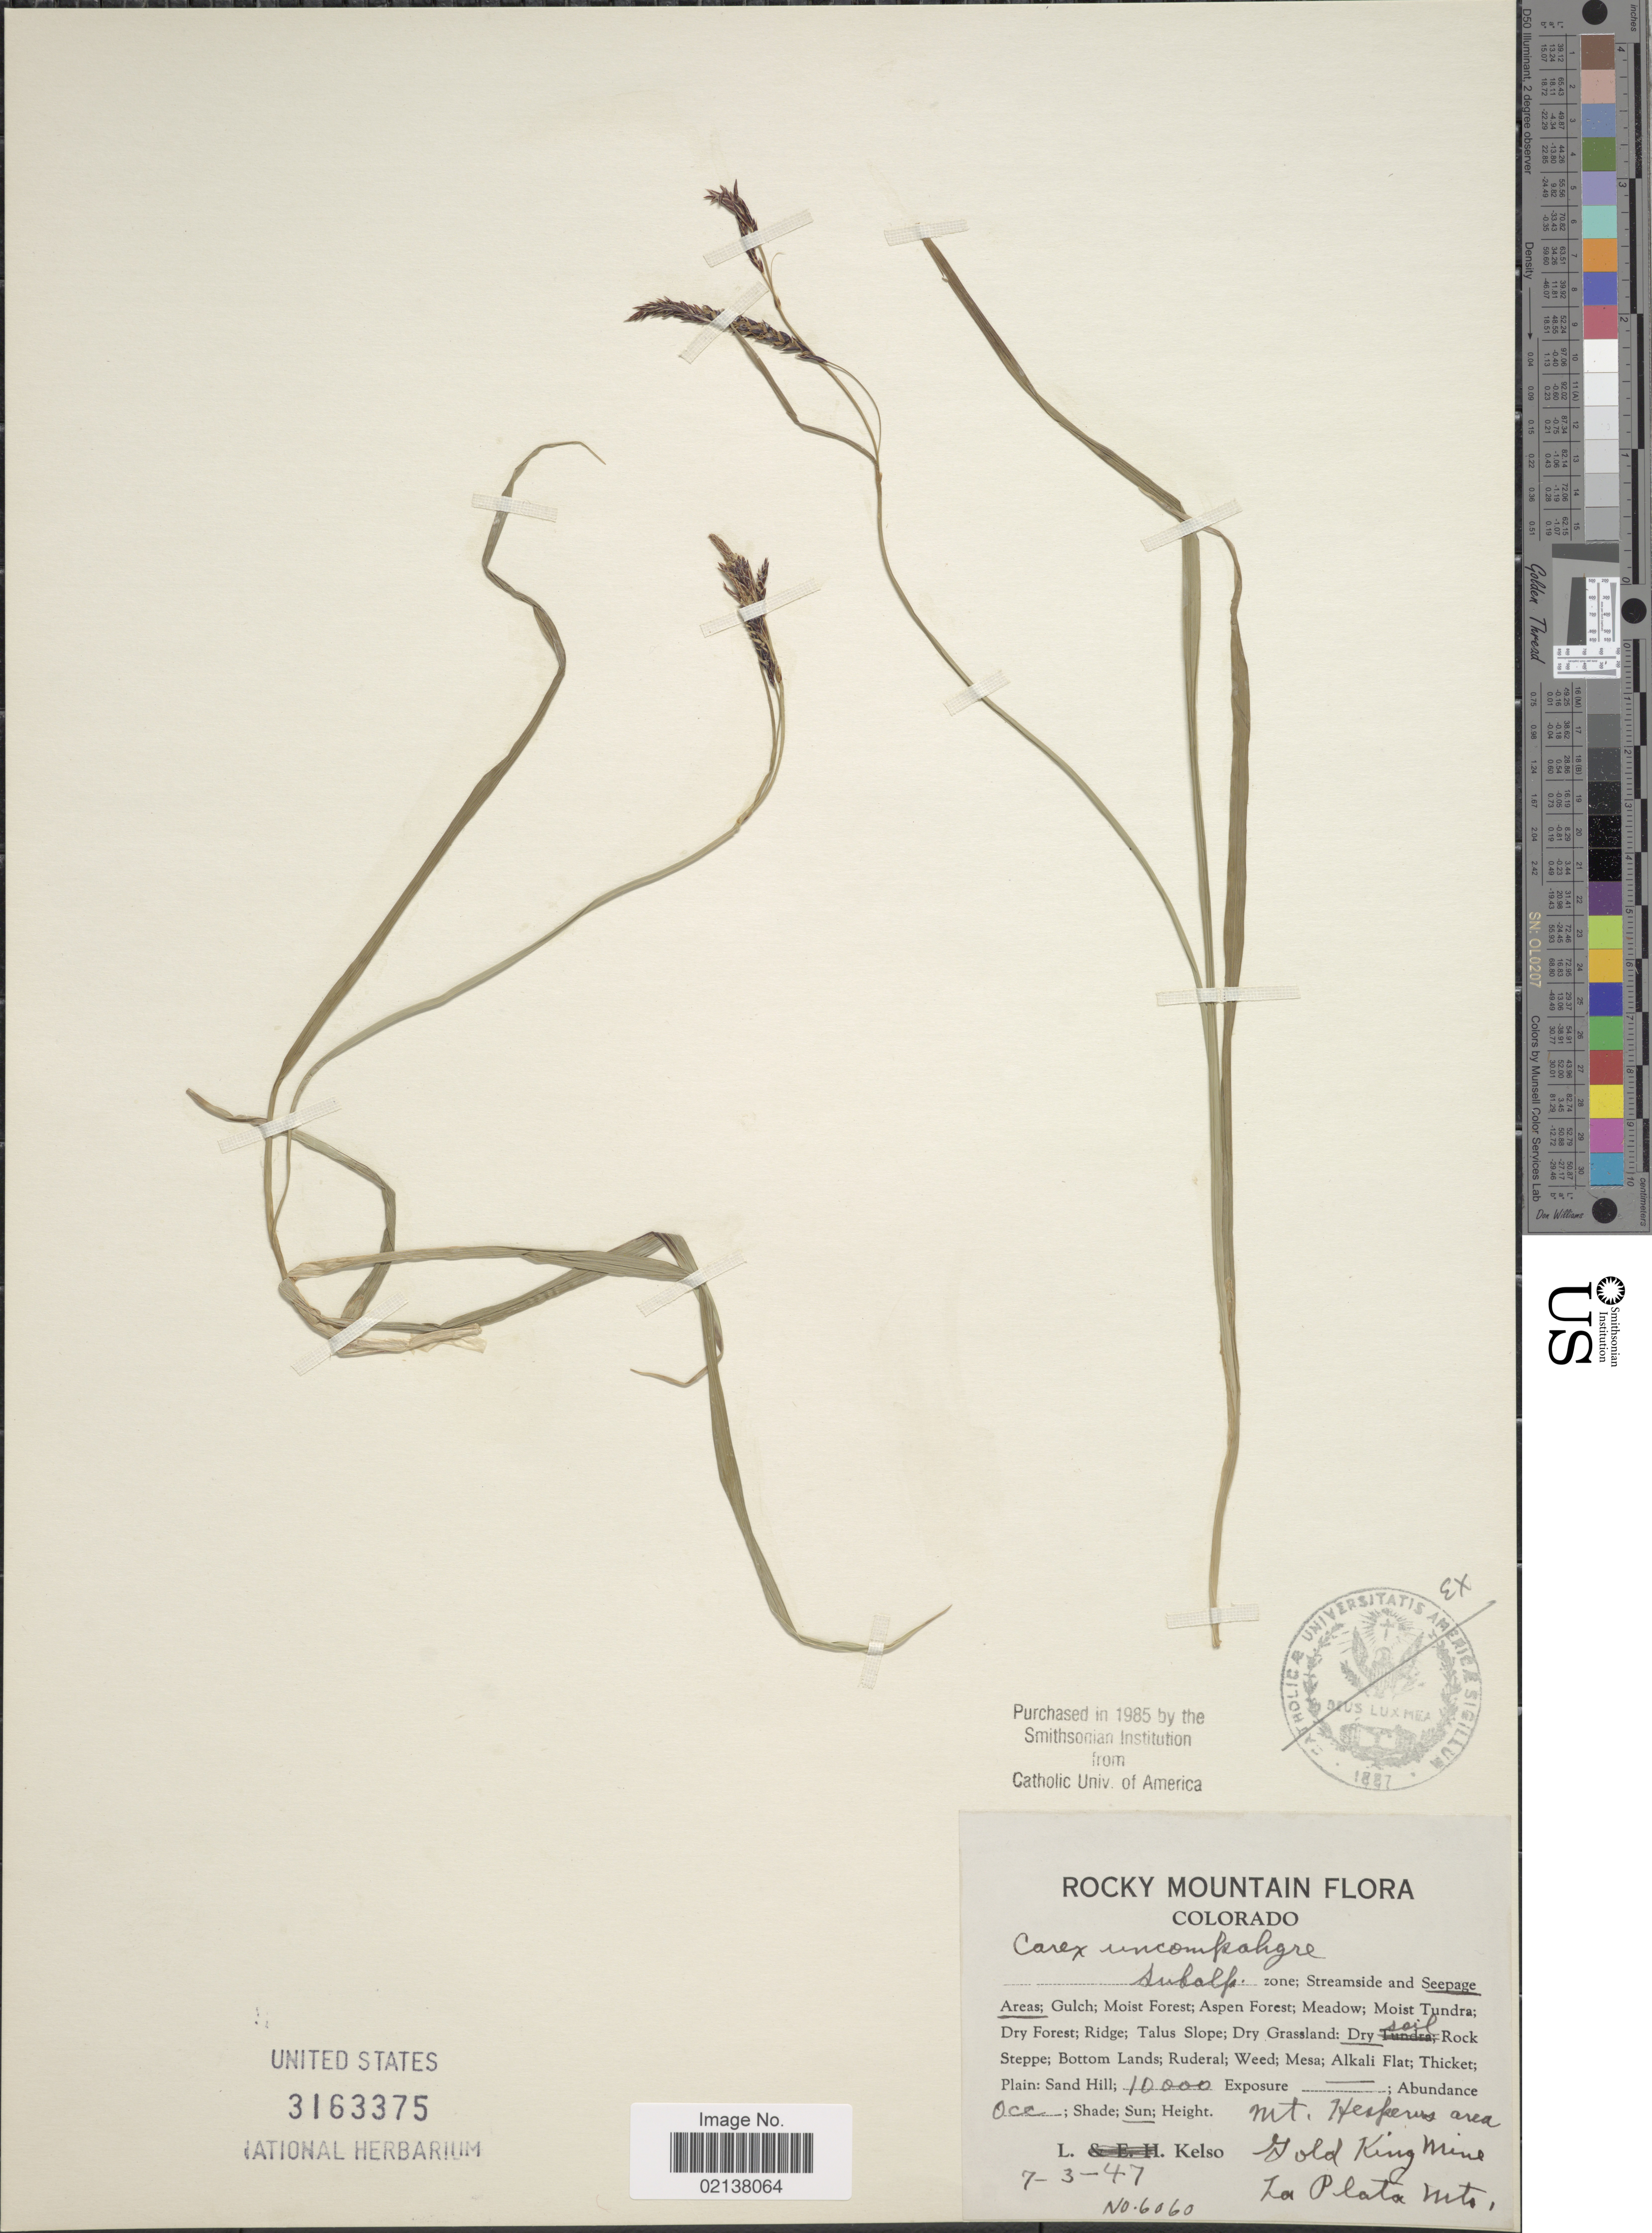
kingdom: Plantae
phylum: Tracheophyta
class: Liliopsida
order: Poales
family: Cyperaceae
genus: Carex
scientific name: Carex uncompahgre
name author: Kelso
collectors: L. Kelso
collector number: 6060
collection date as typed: Transcribed d/m/y: 3/7/47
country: United States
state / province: Colorado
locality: Rocky Mountain, Colorado. Mt. Hesperus area Gold King Mine La Plata Mts.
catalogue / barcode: US 3163375